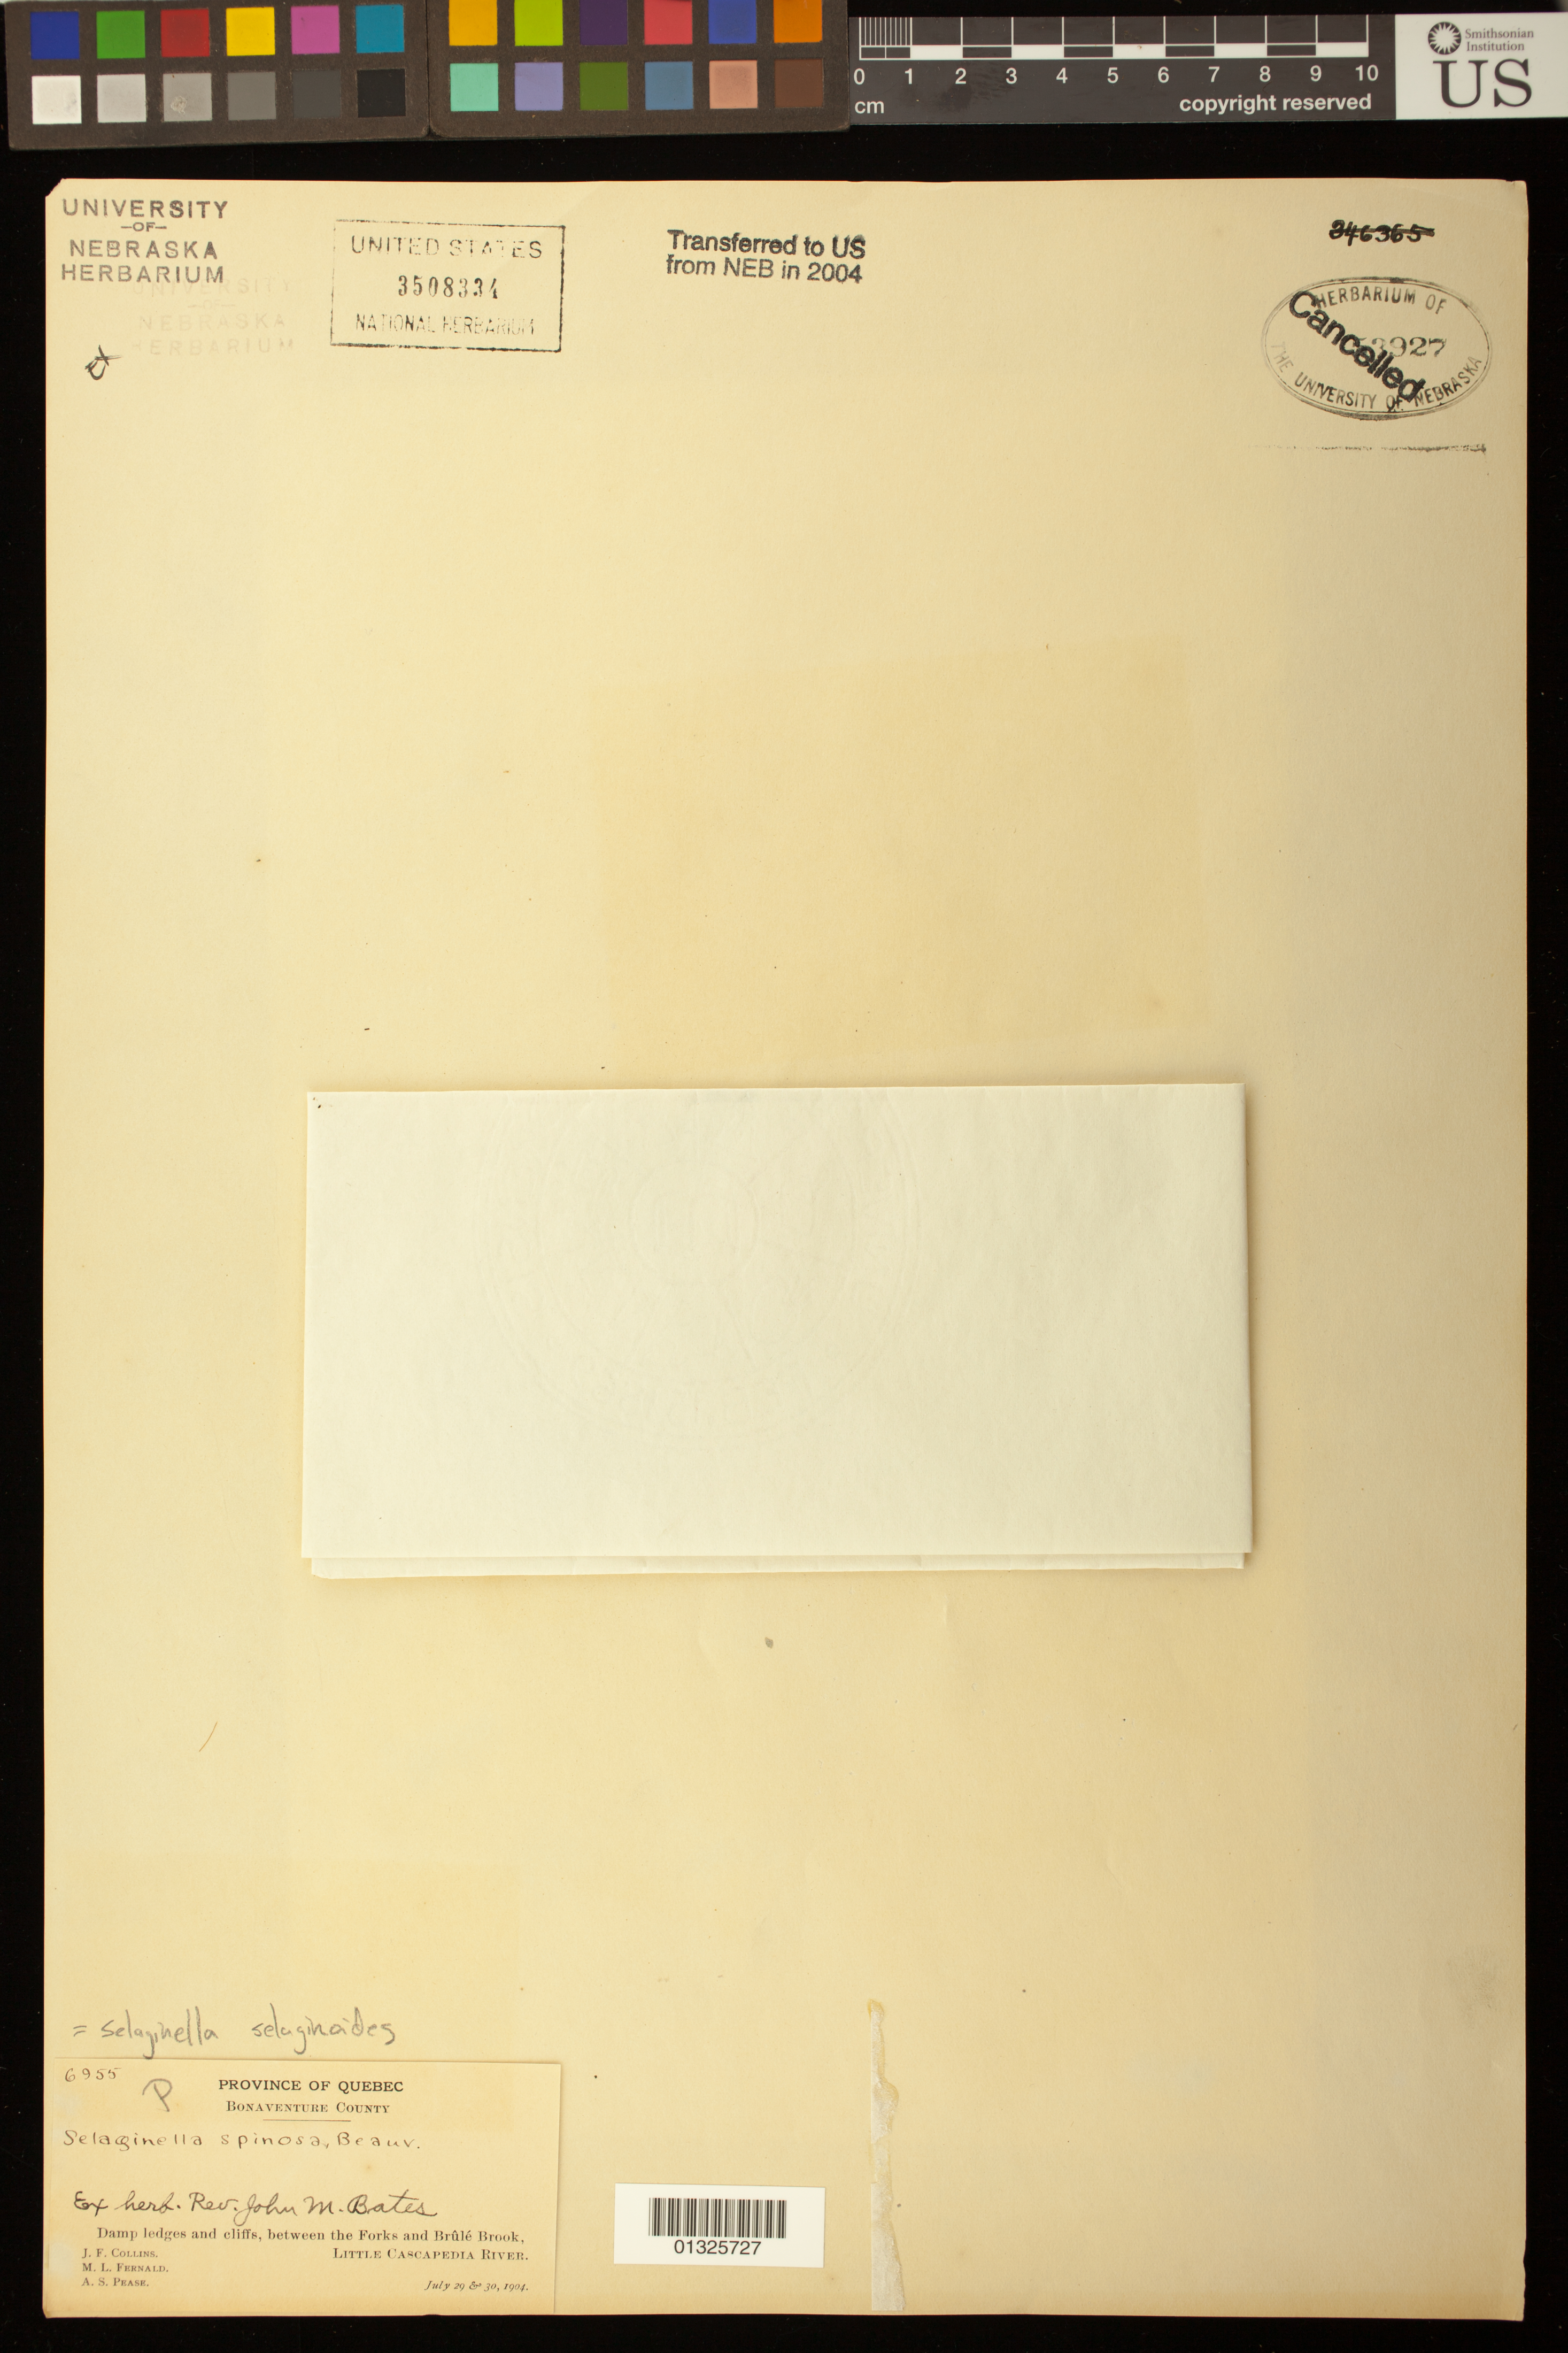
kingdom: Plantae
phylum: Tracheophyta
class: Lycopodiopsida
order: Selaginellales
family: Selaginellaceae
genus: Selaginella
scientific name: Selaginella selaginoides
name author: (L.) Link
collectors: J. Collins, M. L. Fernald & A. S. Pease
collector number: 6955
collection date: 1904-07-29,1904-07-30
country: Canada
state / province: Quebec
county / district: Bonaventure County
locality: Little Cascapedia River, between the Forks and Brule Brook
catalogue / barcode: US 3508334